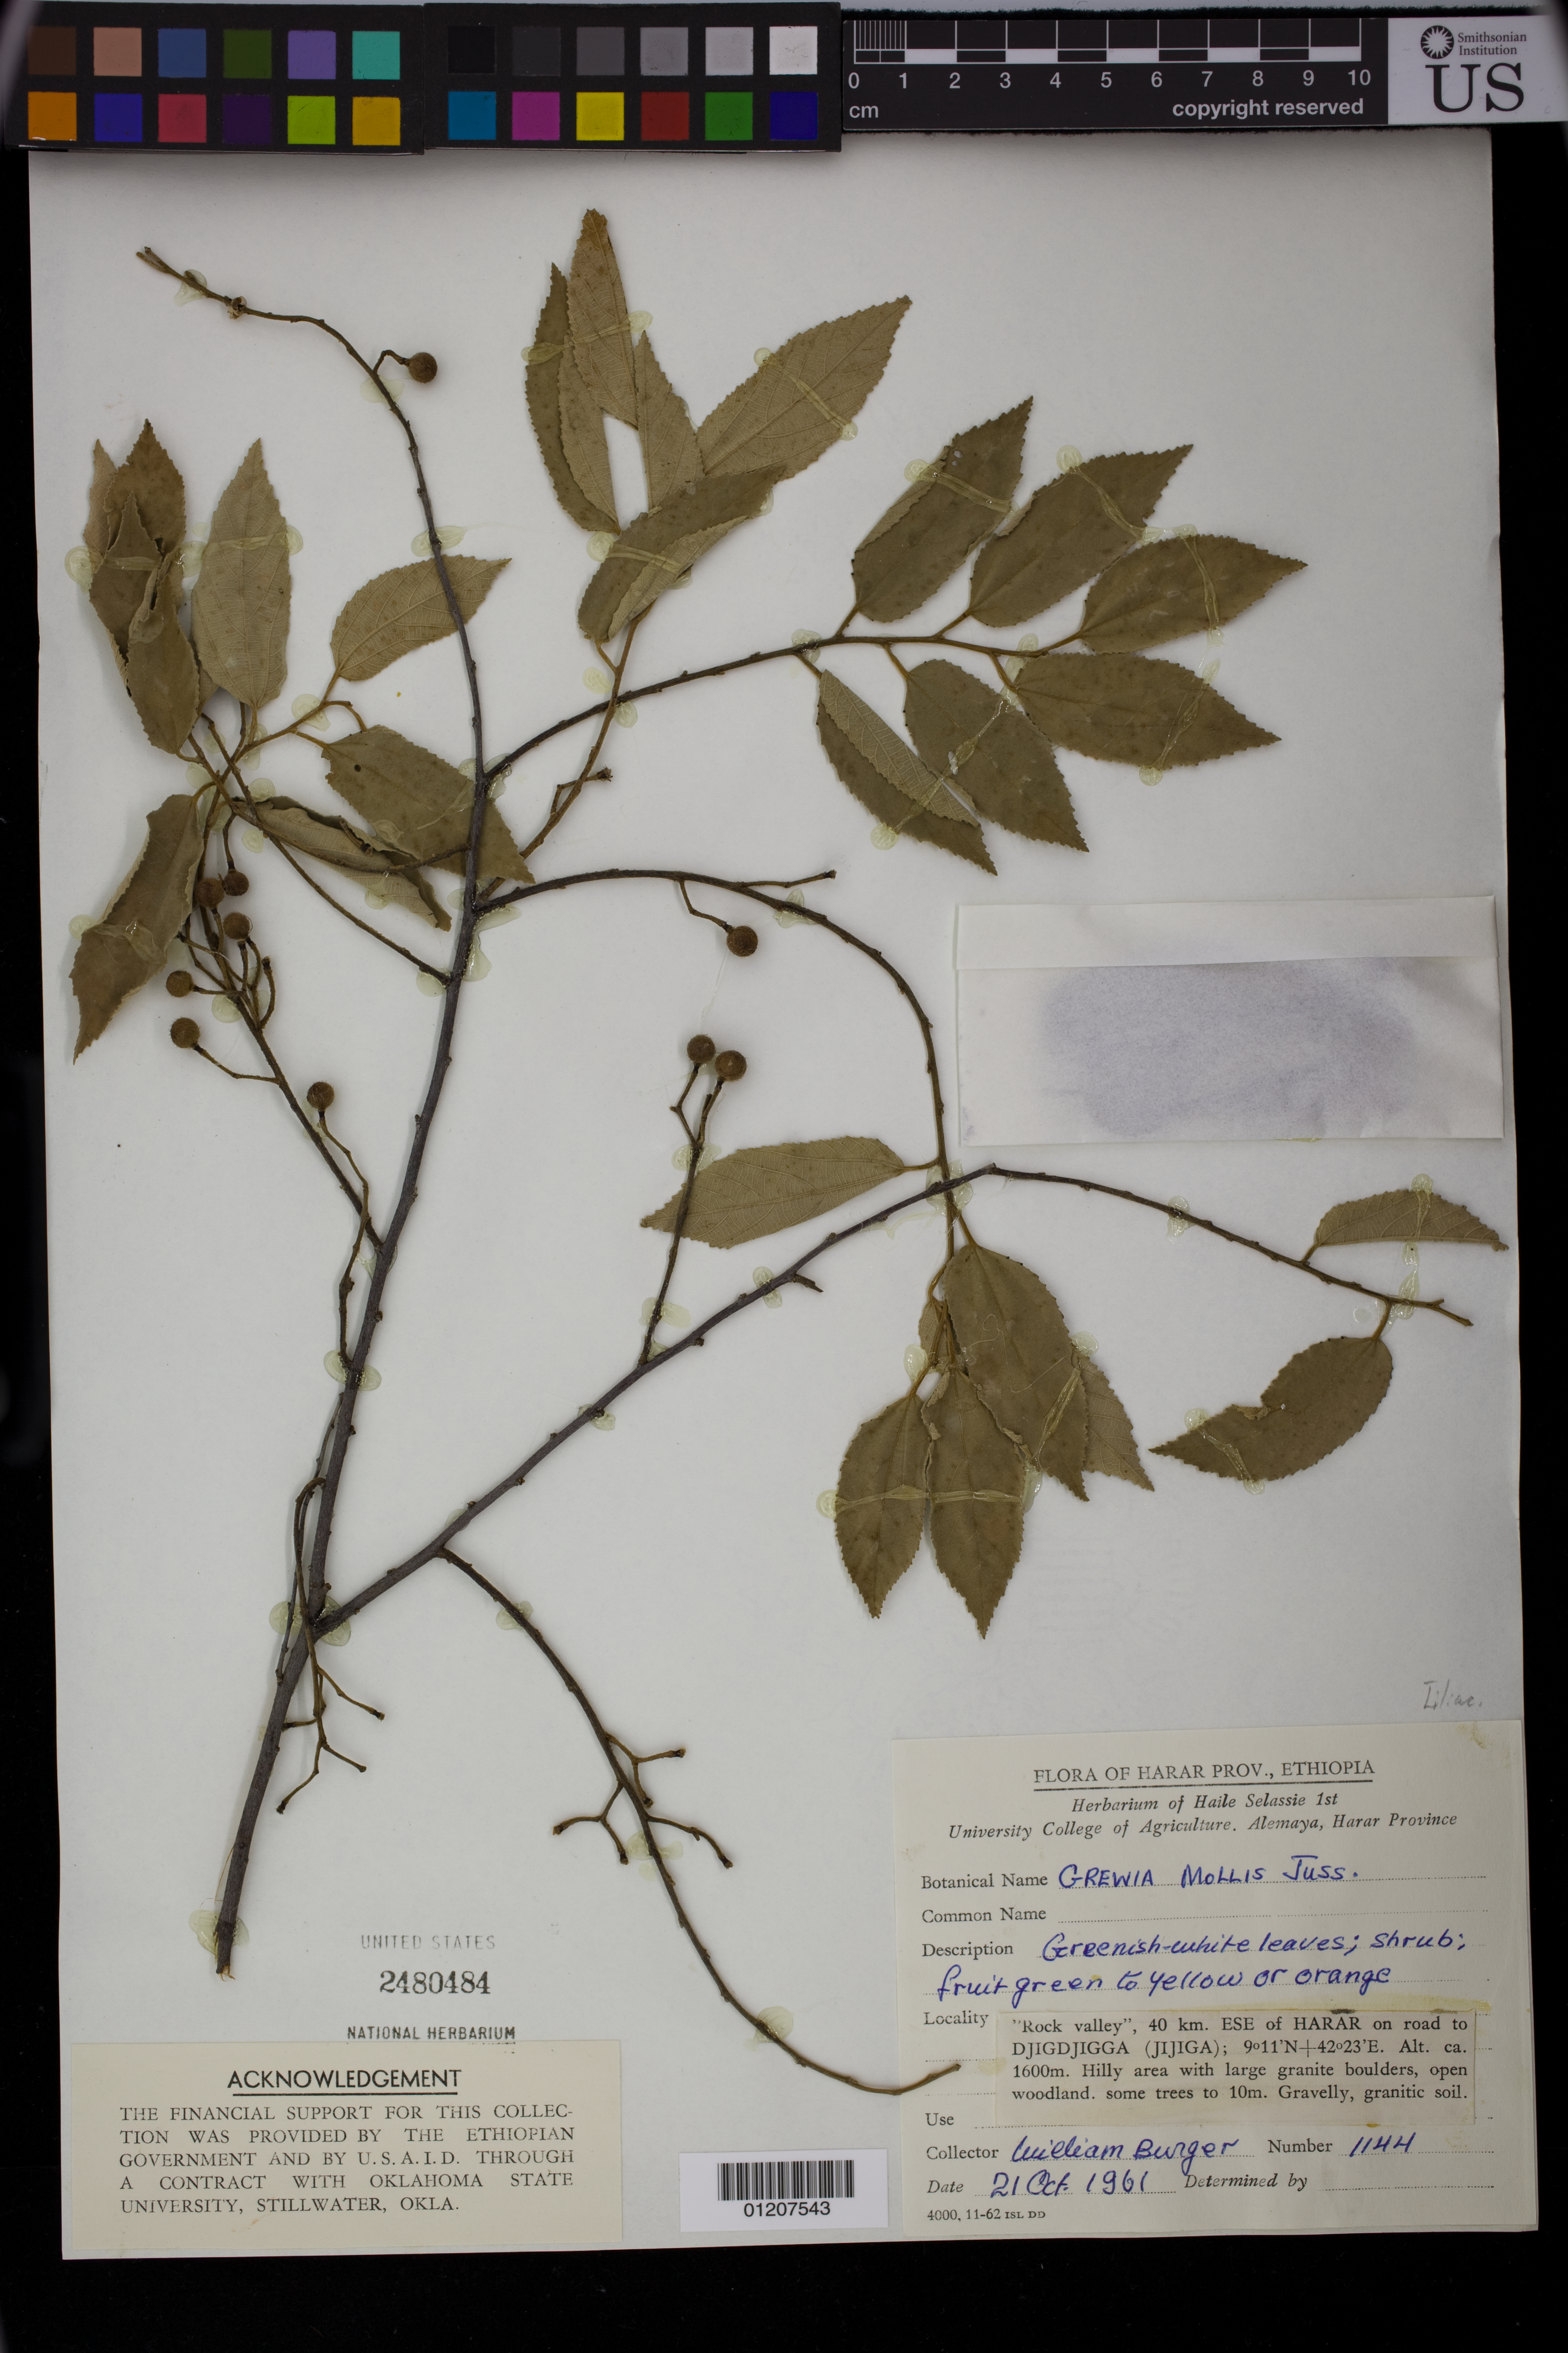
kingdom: Plantae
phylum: Tracheophyta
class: Magnoliopsida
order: Malvales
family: Malvaceae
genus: Grewia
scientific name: Grewia mollis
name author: Juss.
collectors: W. Burger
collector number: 1144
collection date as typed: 21 Oct 1961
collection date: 1961-10-21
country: Ethiopia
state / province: Harari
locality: Harar Prov.: "Rock valley", 40 km ESE of Harar on road to Djigdjigga (Jijiga)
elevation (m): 1600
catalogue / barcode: US 2480484